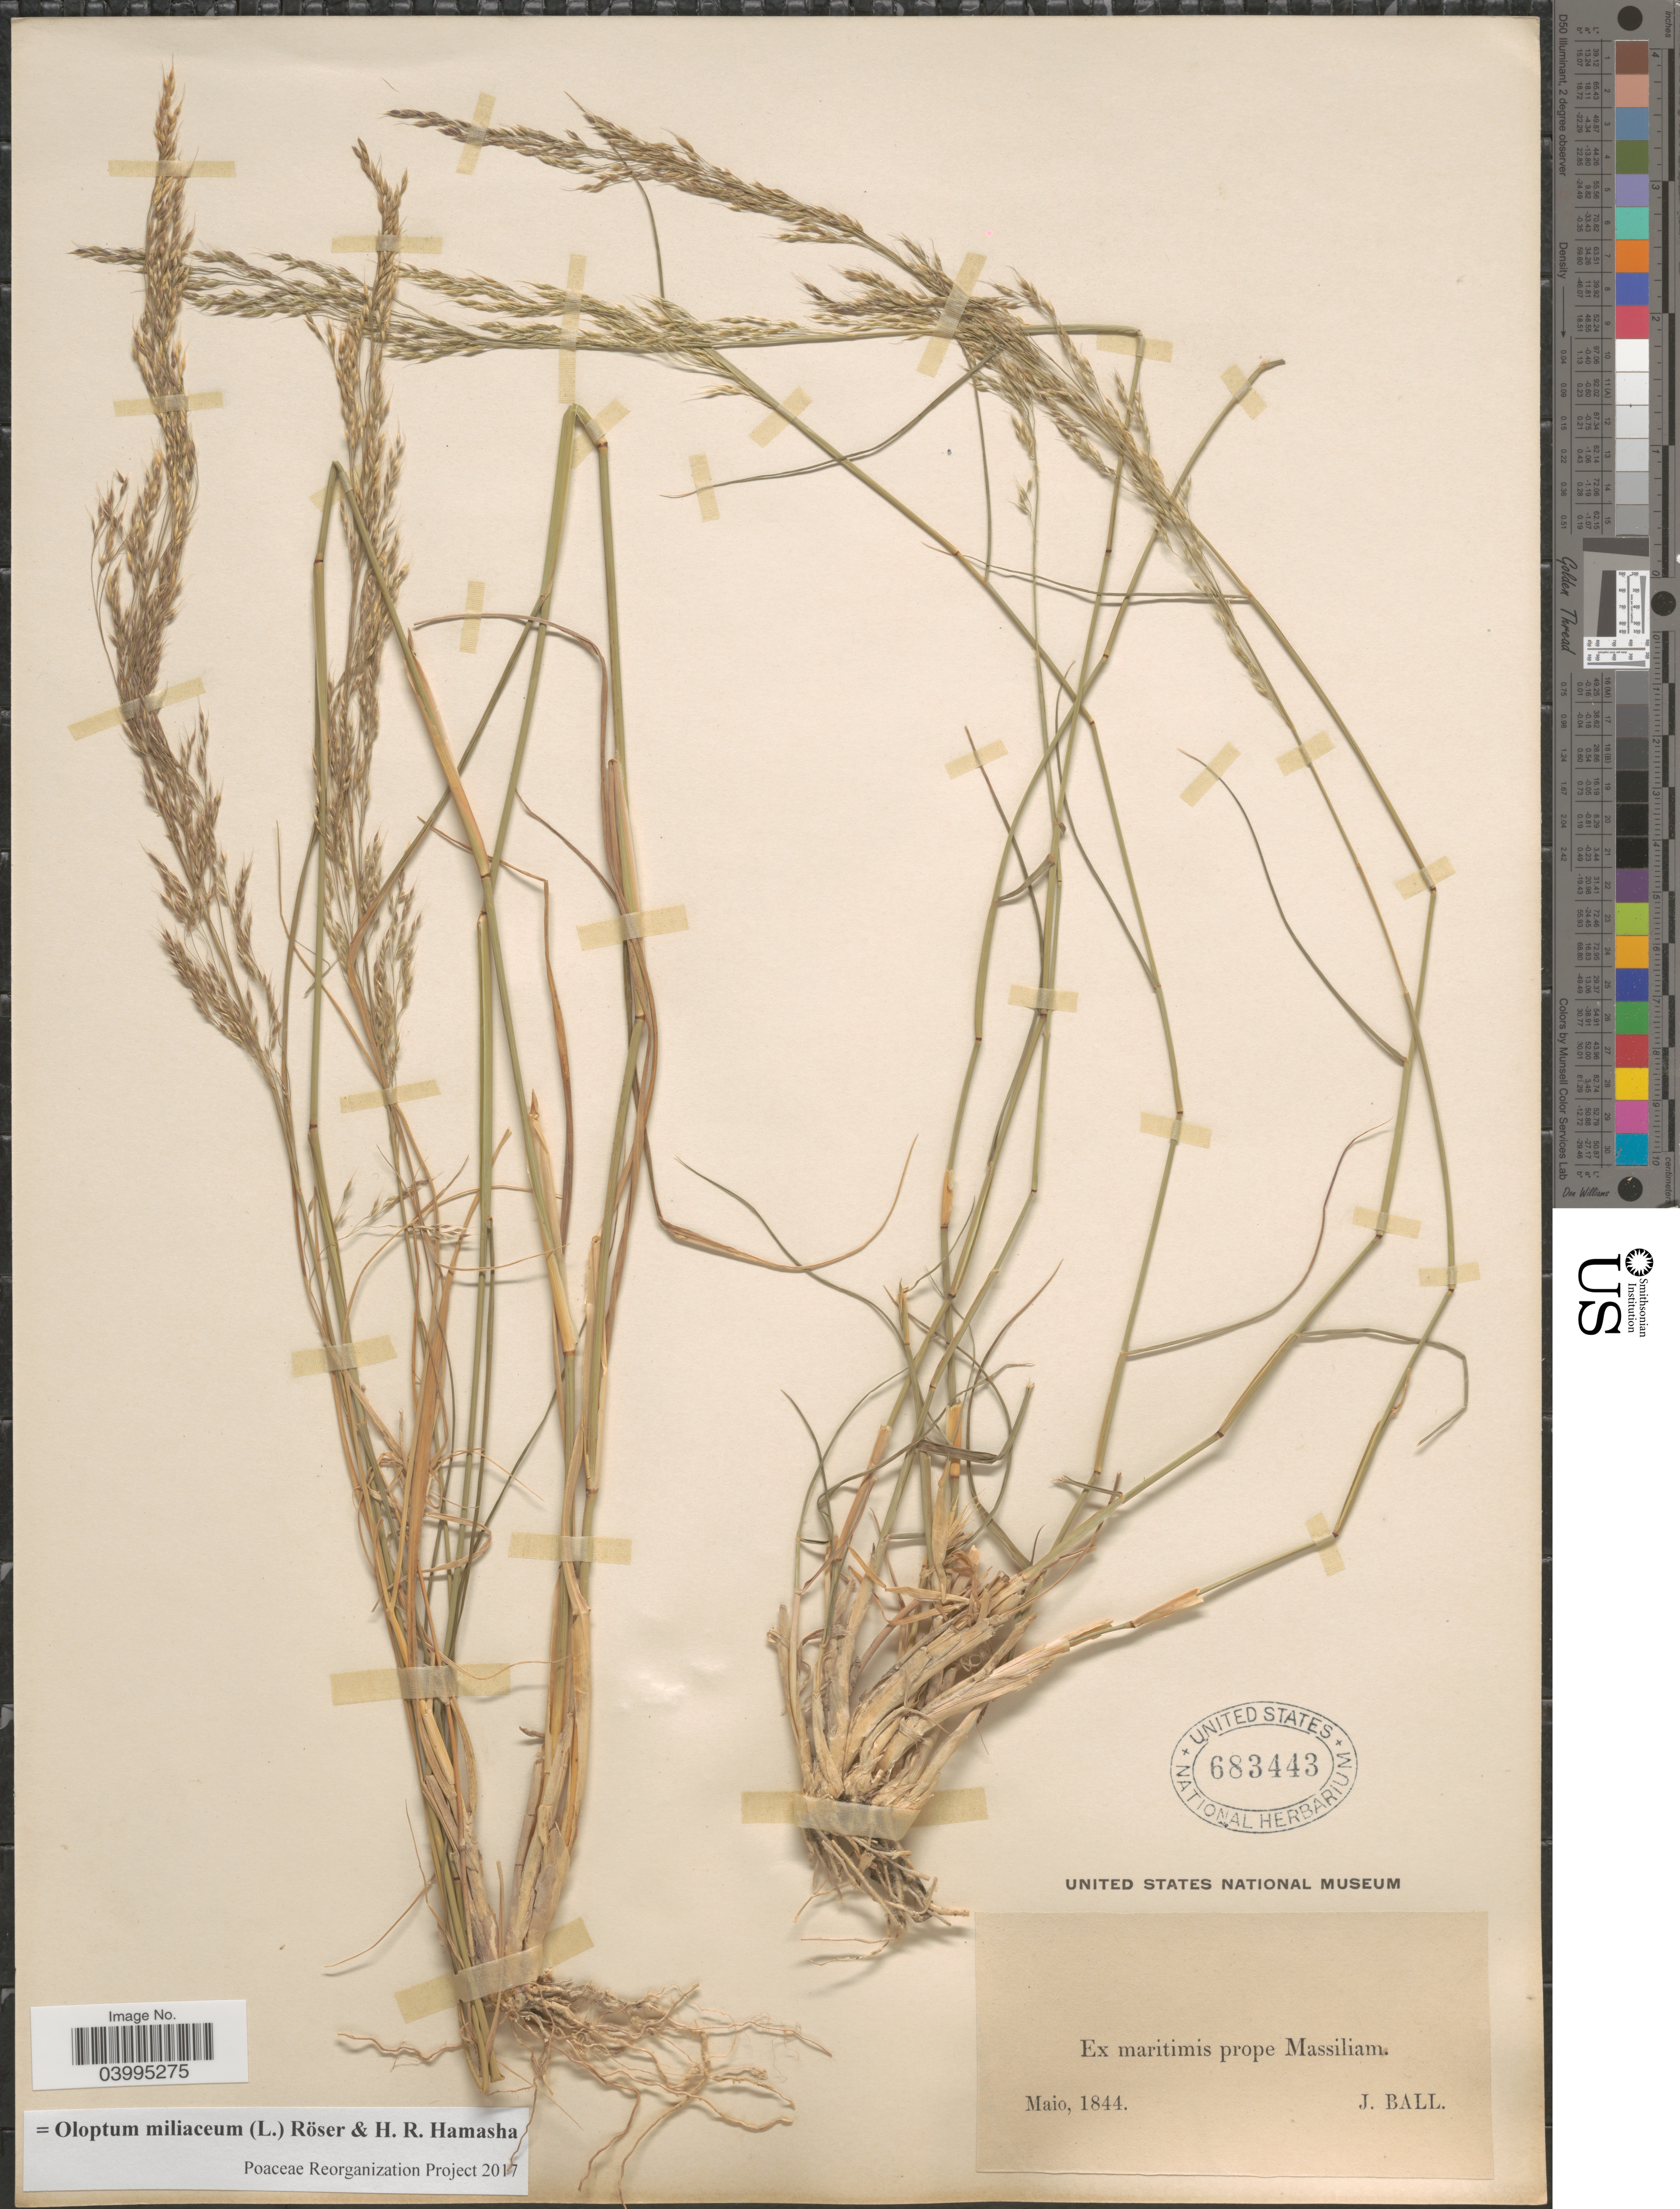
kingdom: Plantae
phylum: Tracheophyta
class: Liliopsida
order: Poales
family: Poaceae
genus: Oloptum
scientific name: Oloptum miliaceum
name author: Röser & H. R. Hamasha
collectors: J. Ball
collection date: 1844-05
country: France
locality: Ex maritimes prope Massiliam.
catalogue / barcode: US 683443